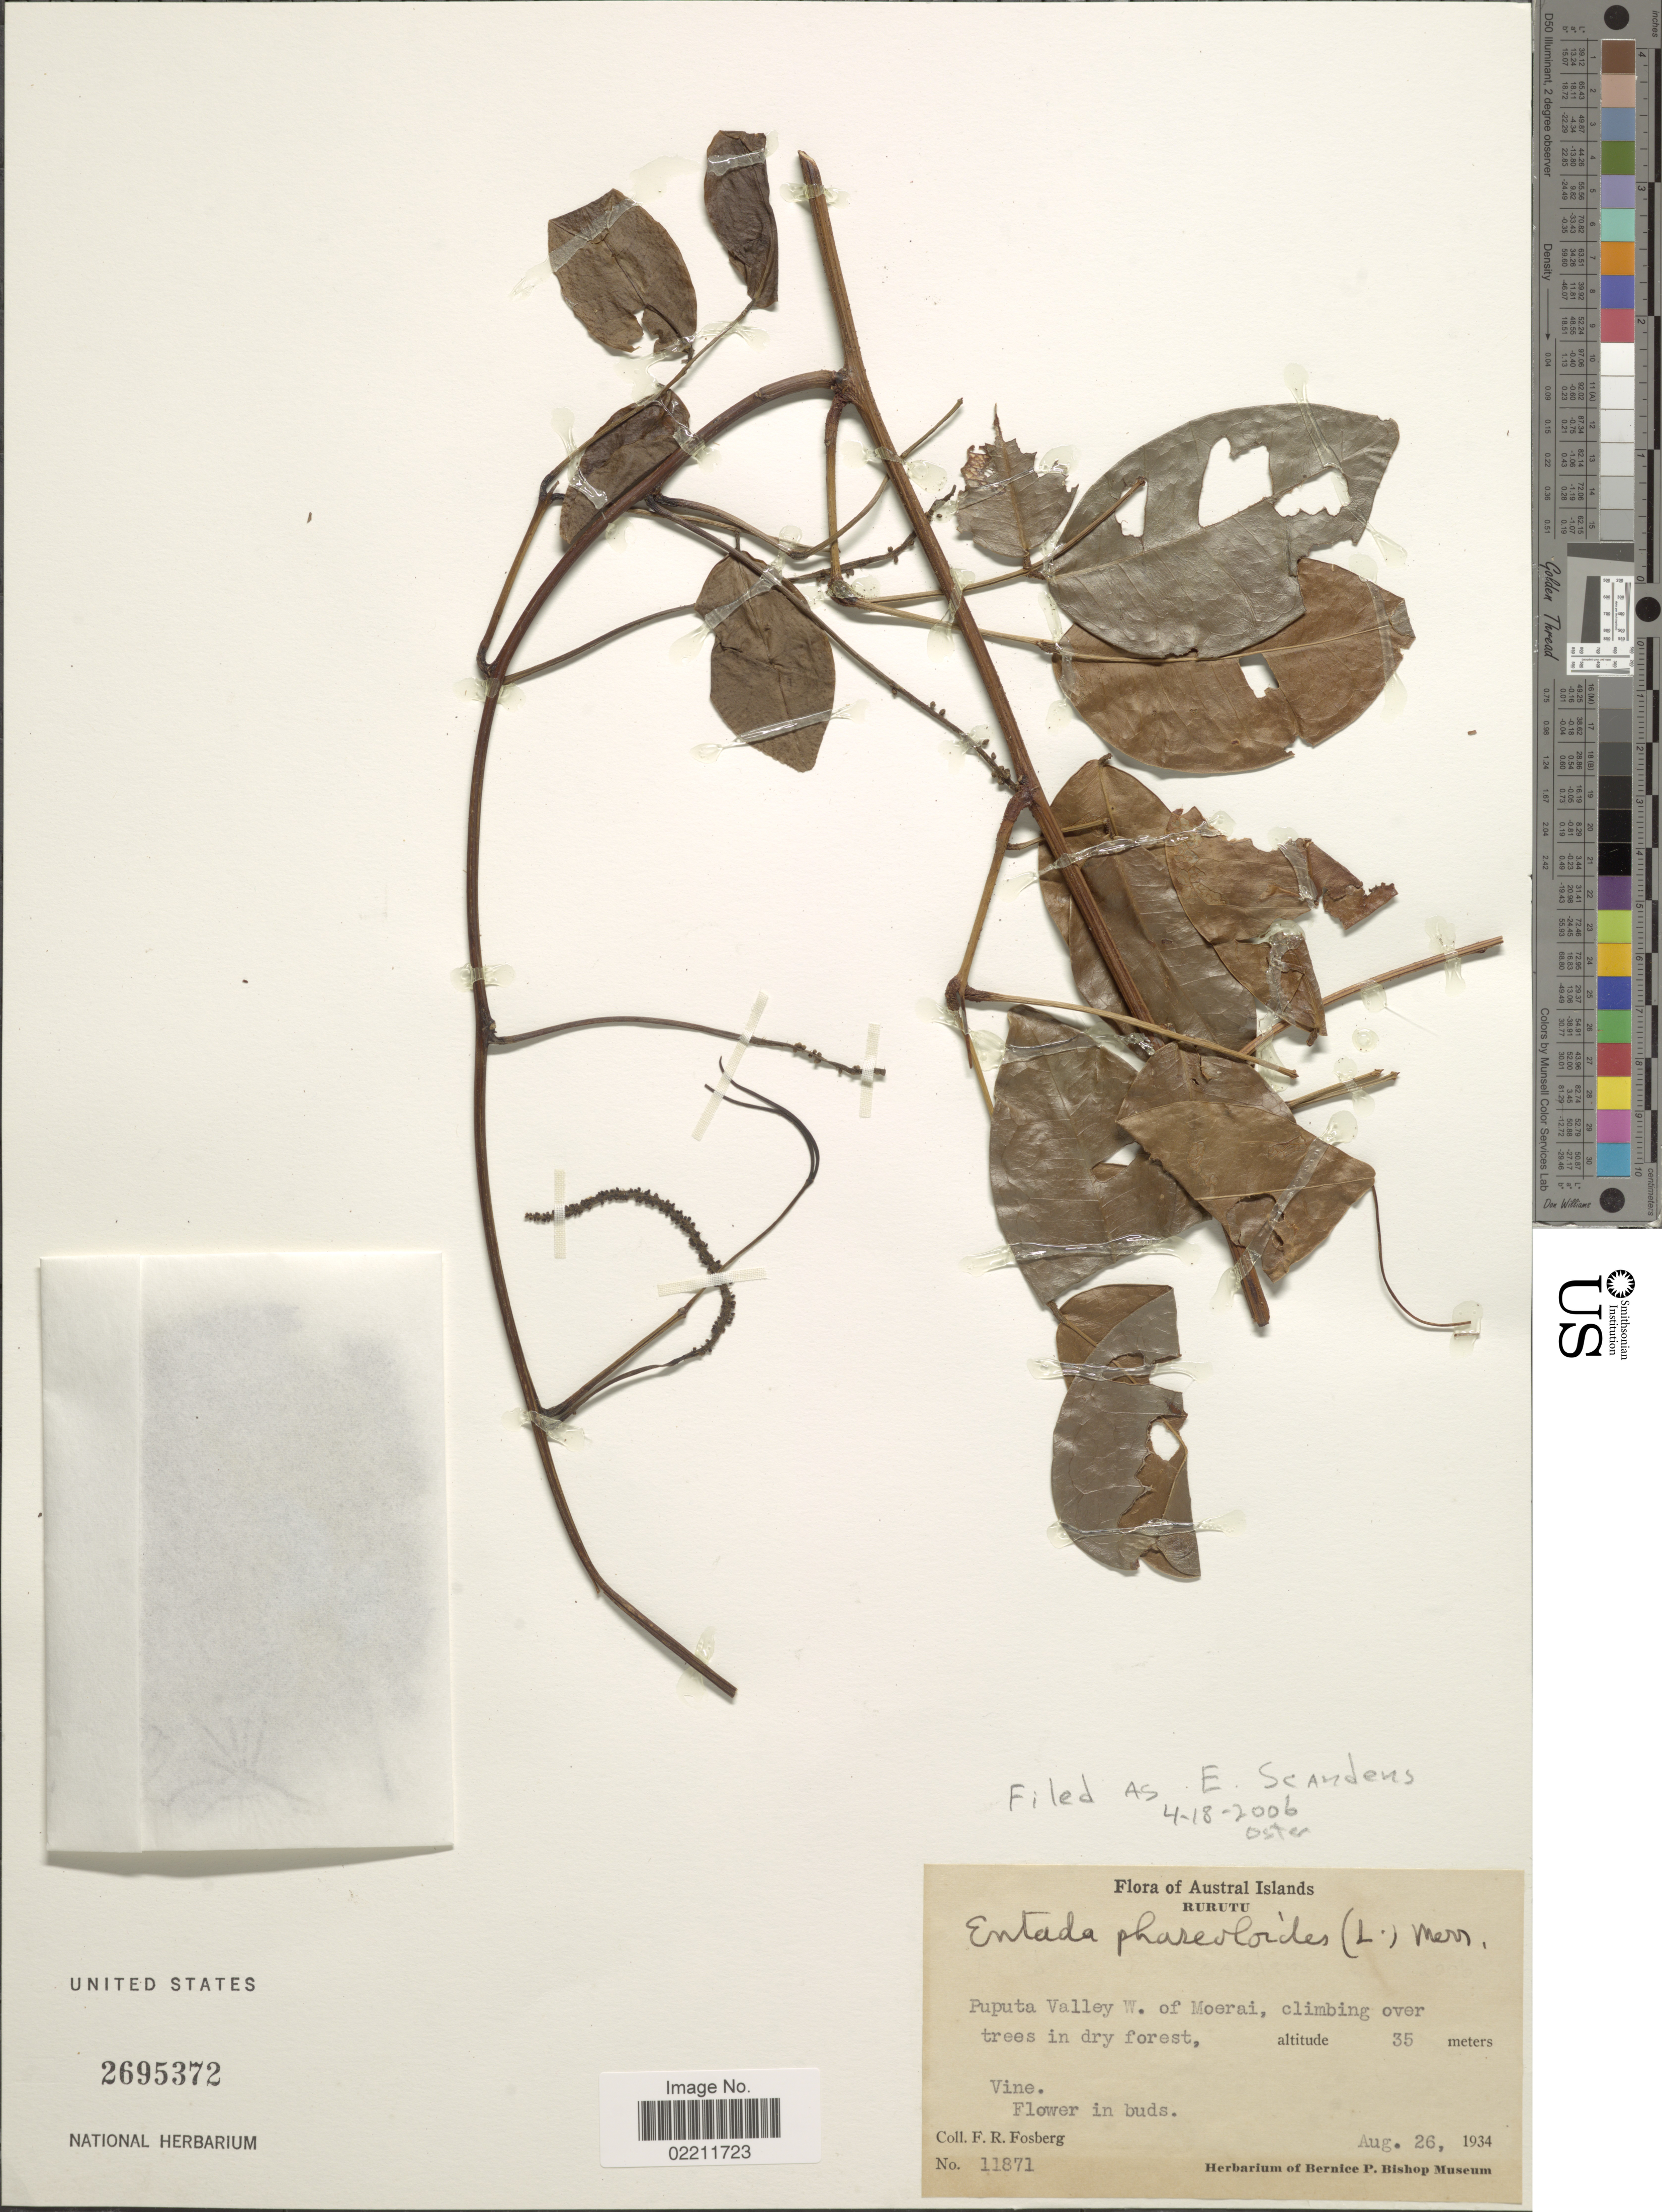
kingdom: Plantae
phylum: Tracheophyta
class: Magnoliopsida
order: Fabales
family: Fabaceae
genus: Entada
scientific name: Entada phaseoloides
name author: (L.) Merr.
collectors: F. R. Fosberg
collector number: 11871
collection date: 1934-08-26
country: French Polynesia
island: Rurutu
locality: Austral Islands , Rurutu, Puputa Valley W. of Moerai.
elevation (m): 35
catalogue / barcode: US 2695372